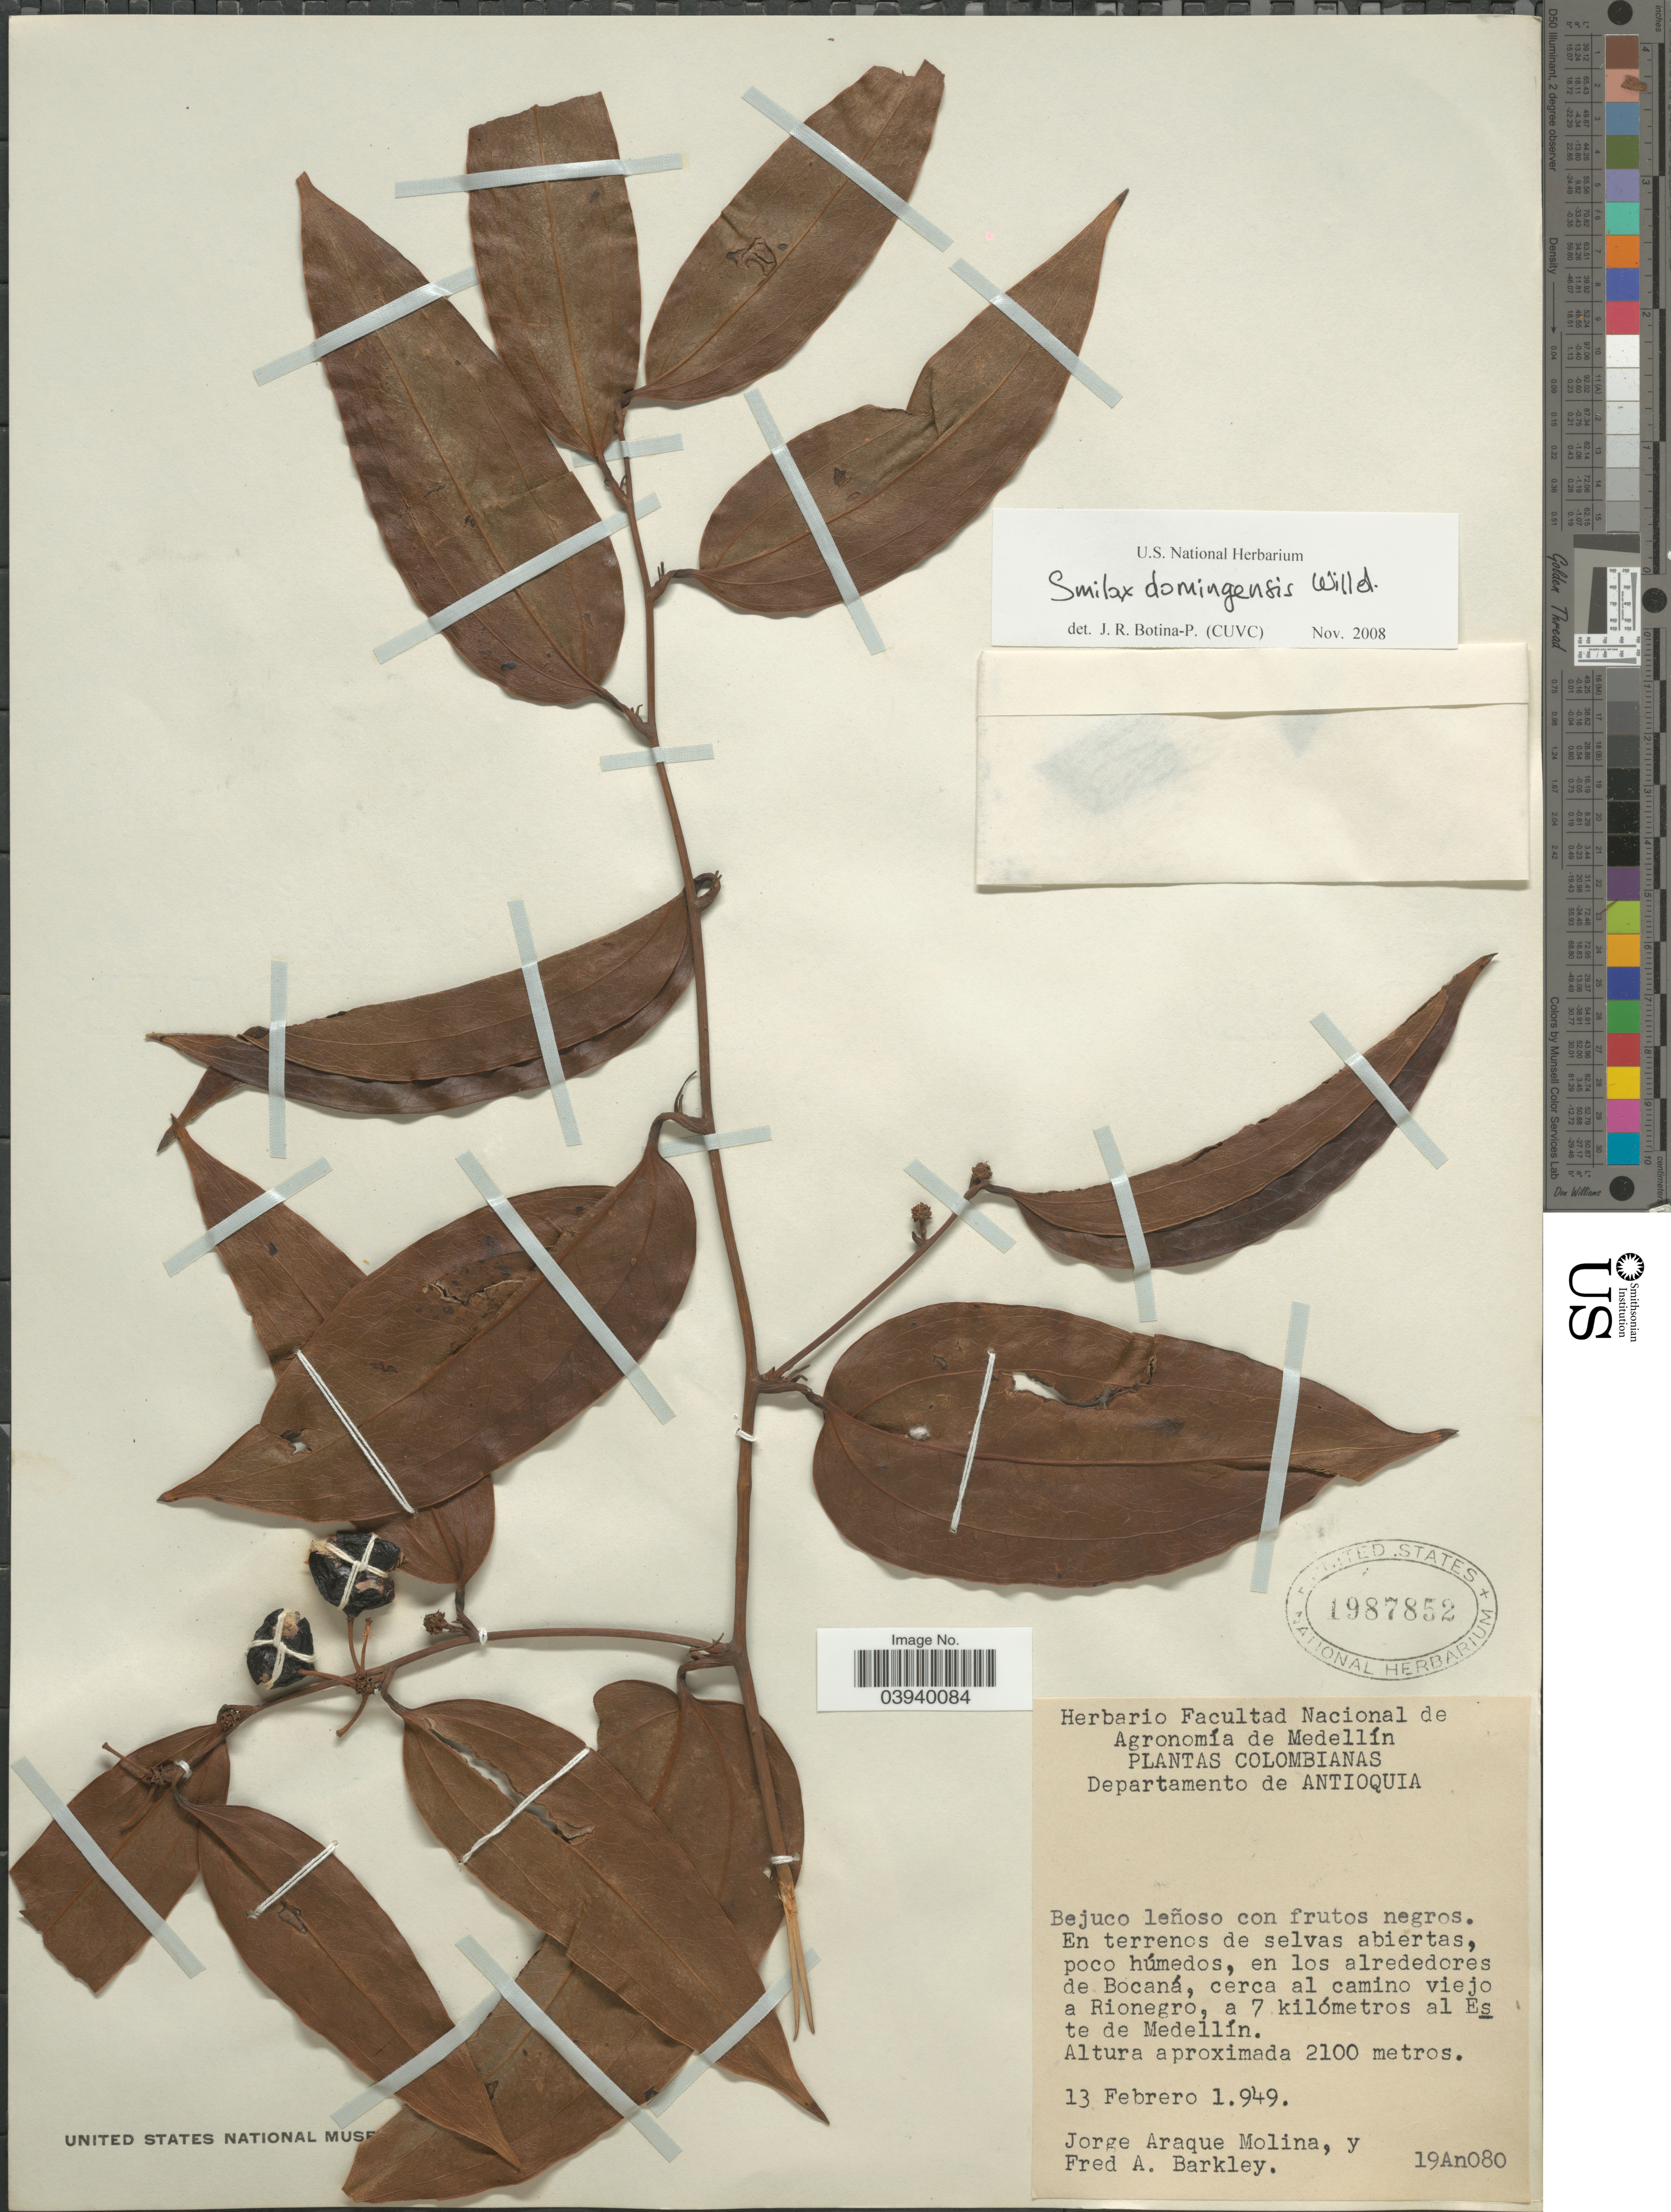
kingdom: Plantae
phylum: Tracheophyta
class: Liliopsida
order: Liliales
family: Smilacaceae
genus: Smilax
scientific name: Smilax domingensis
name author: Willd.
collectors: J. Araque Molina & F. A. Barkley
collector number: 19An080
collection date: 1949-02-13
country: Colombia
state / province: Antioquia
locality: Departamento de Antioquia. En terrenos de selvas abiertas, poco húmedos, en los alrededores de Boconá, a 7 kilómetros al Este de Medellín.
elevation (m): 2100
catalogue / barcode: US 1987852